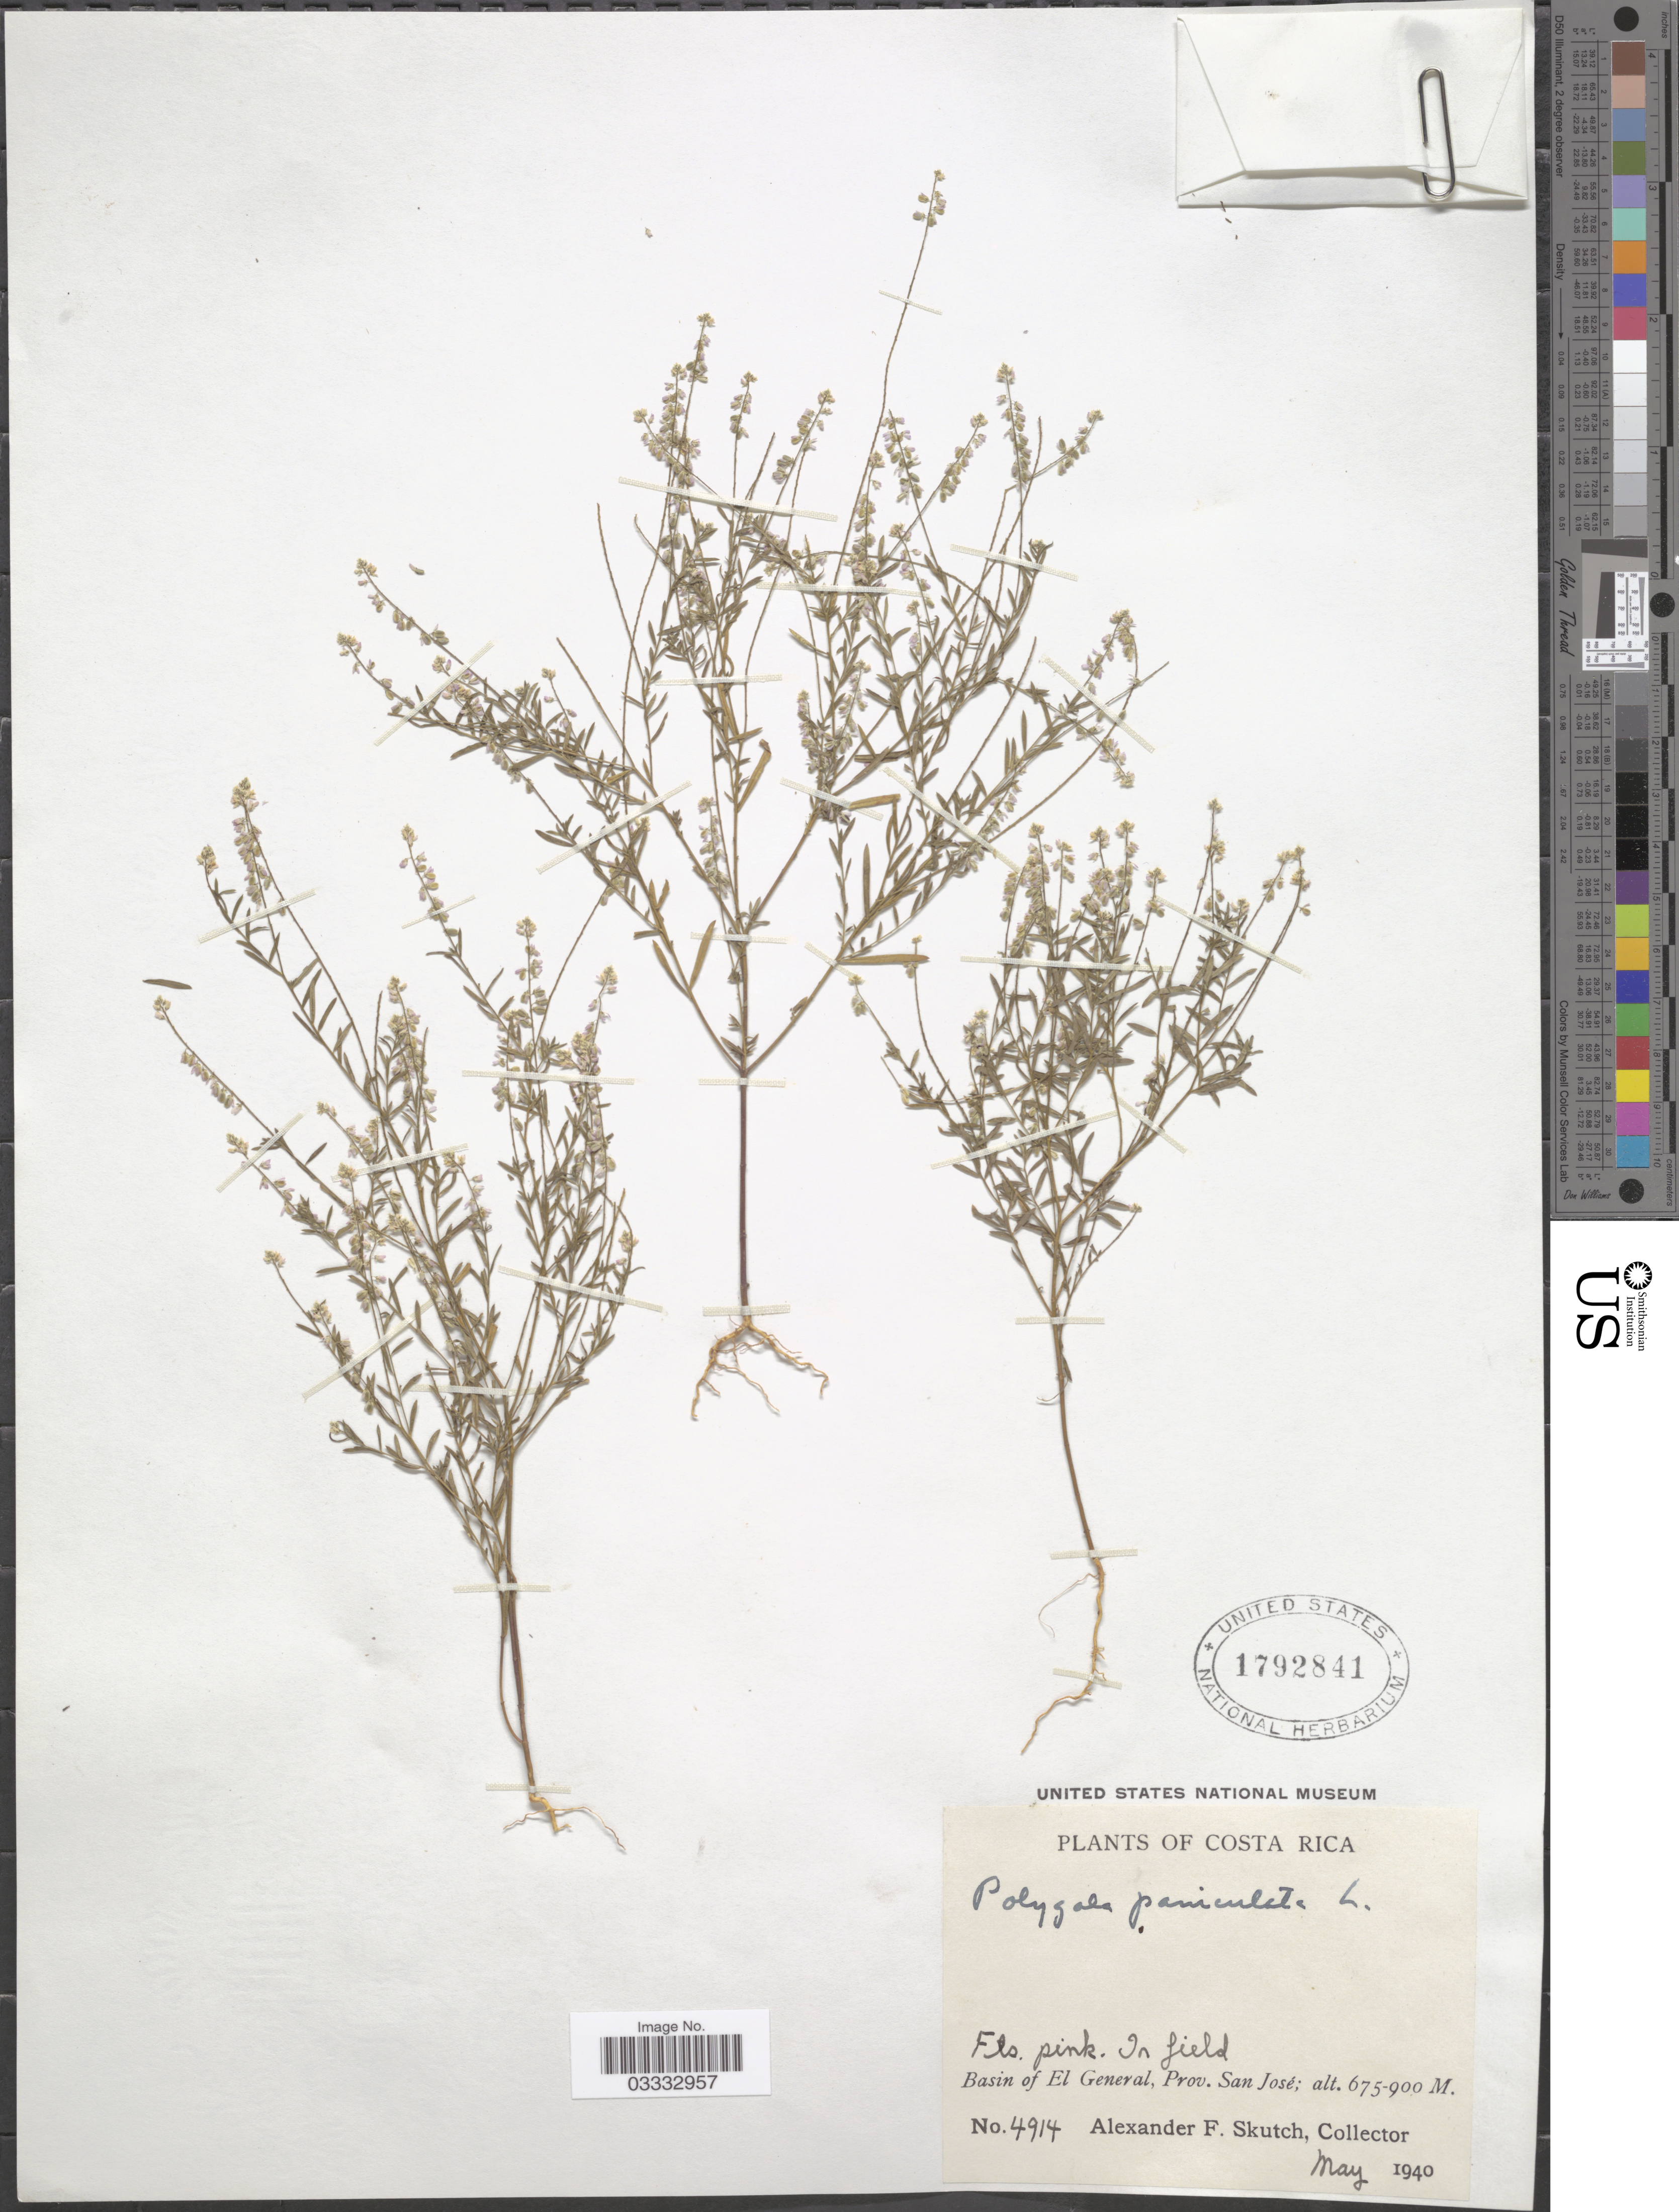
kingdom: Plantae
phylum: Tracheophyta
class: Magnoliopsida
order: Fabales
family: Polygalaceae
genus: Polygala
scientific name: Polygala paniculata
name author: L.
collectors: A. F. Skutch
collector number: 4914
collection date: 1940-05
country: Costa Rica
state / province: San José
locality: Basin of El General.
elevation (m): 675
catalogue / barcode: US 1792841